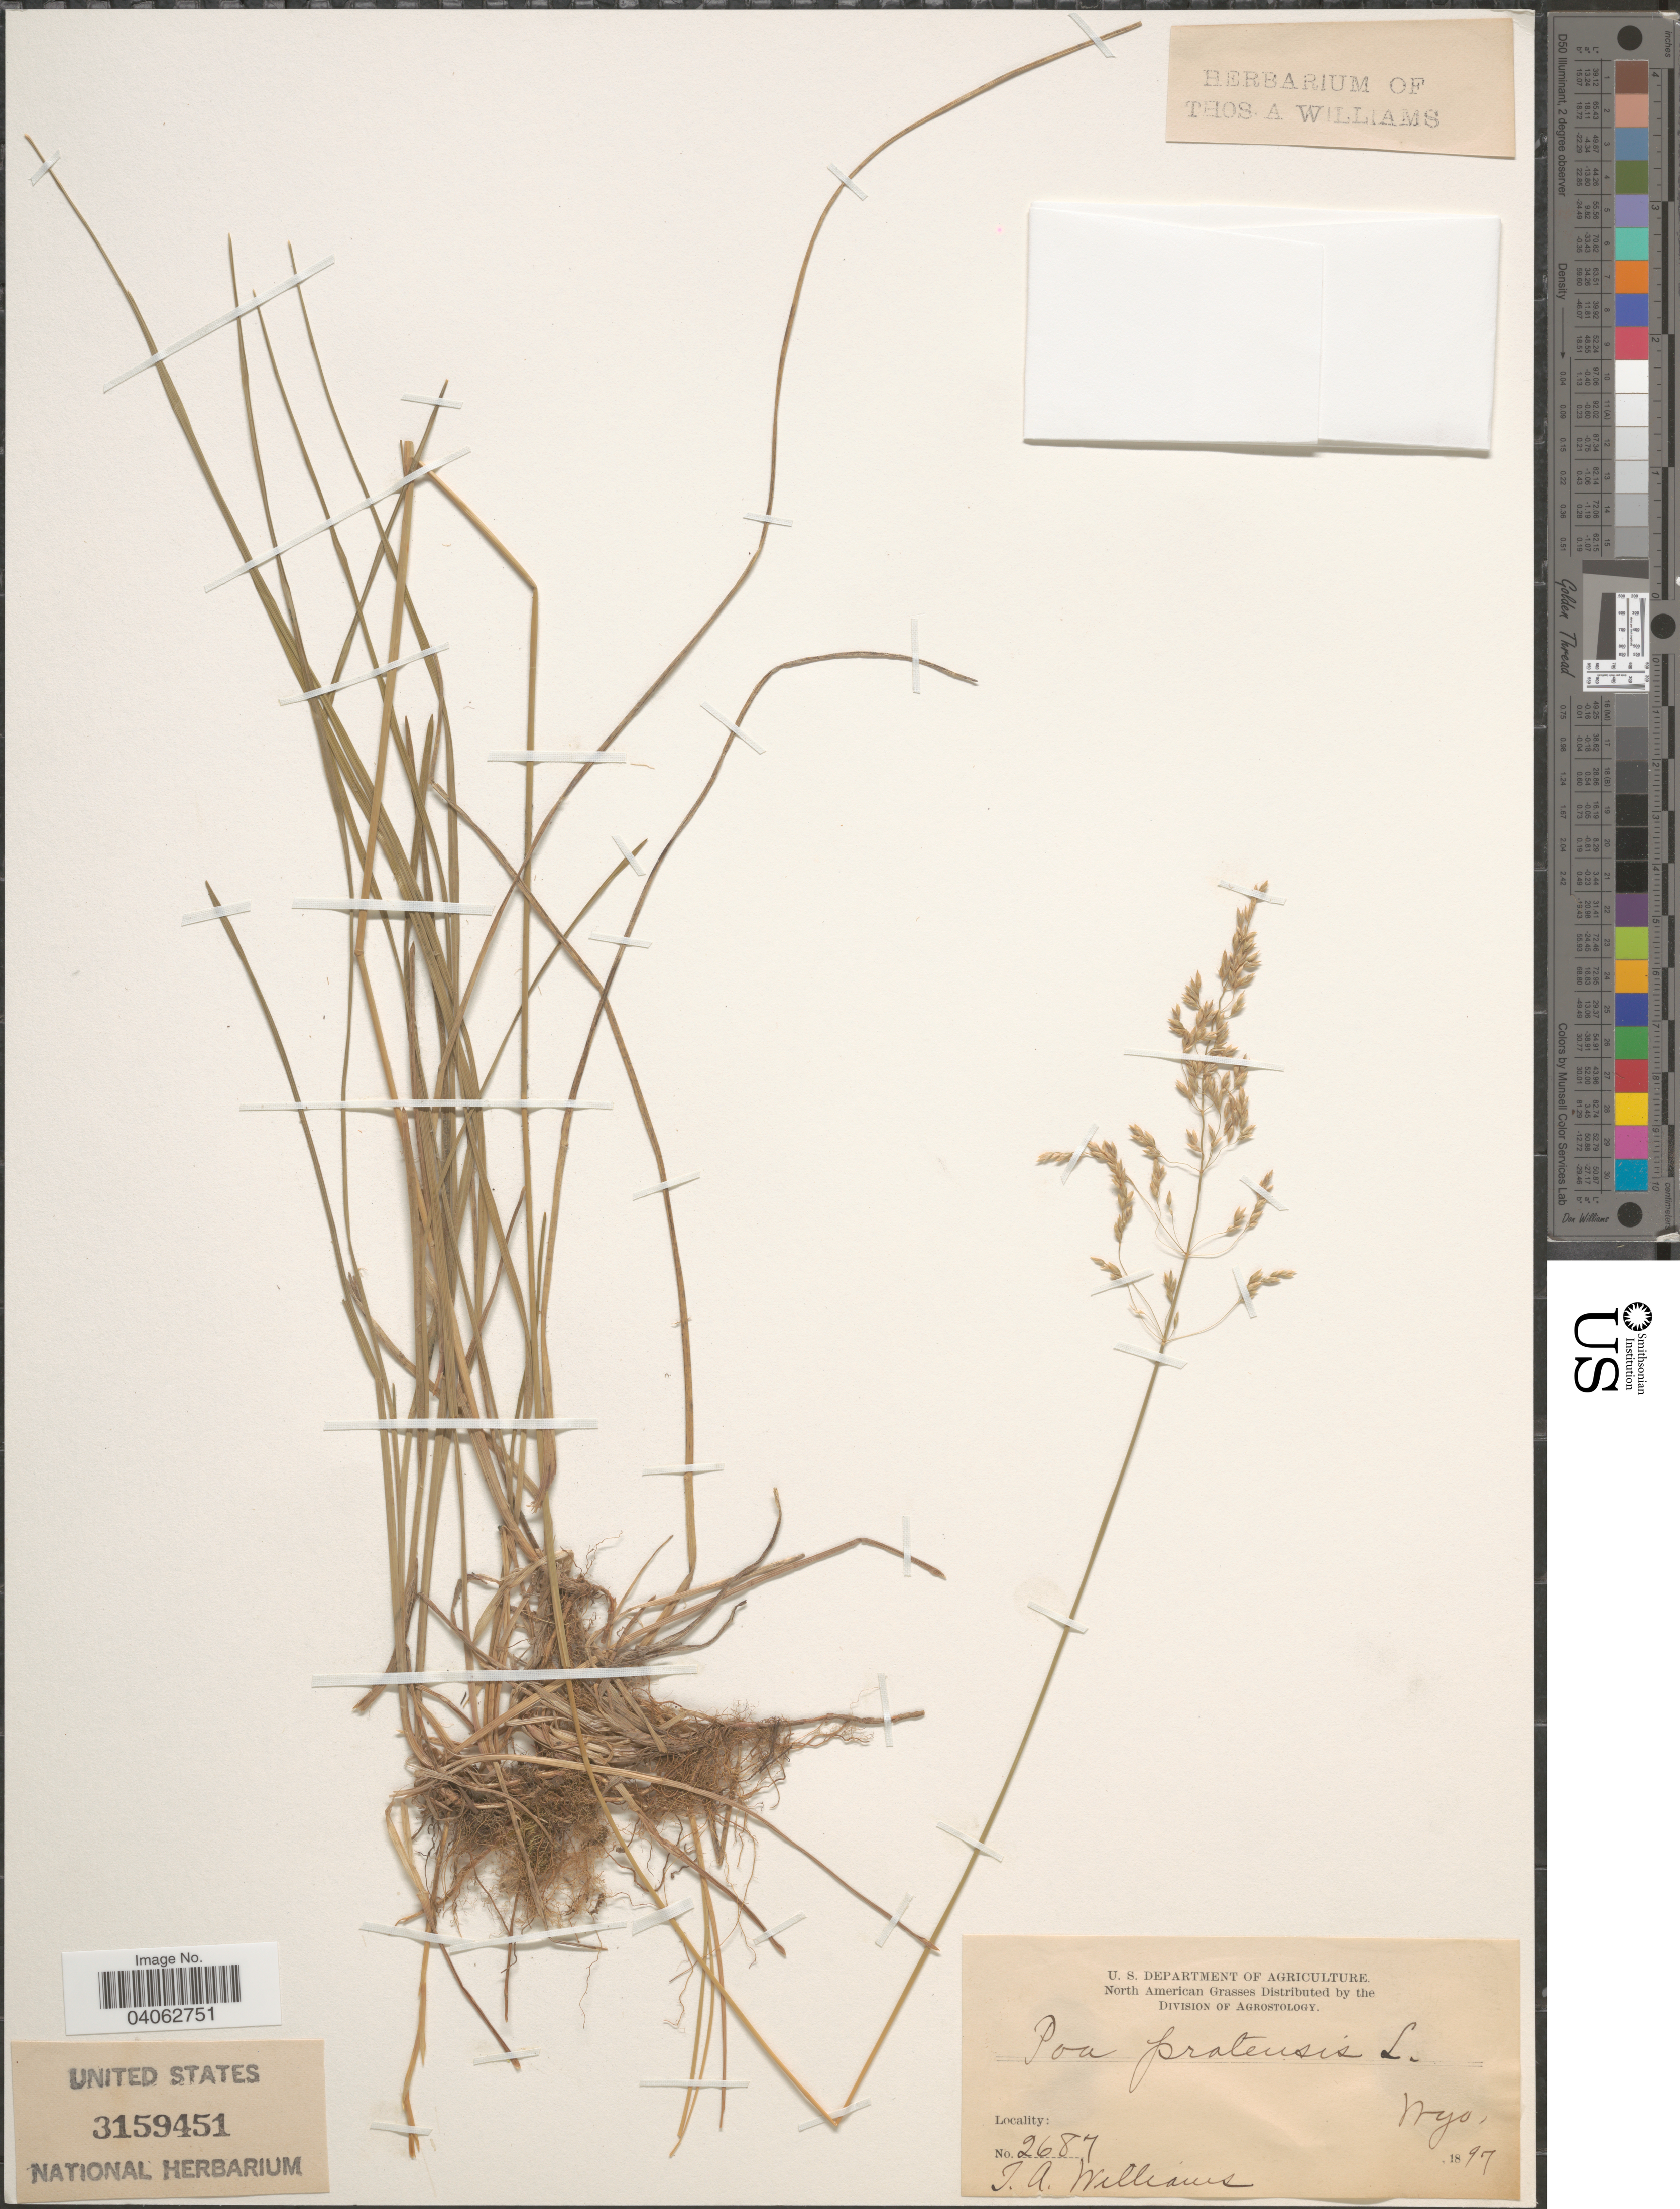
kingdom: Plantae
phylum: Tracheophyta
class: Liliopsida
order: Poales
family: Poaceae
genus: Poa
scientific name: Poa pratensis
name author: L.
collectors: T. Williams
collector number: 2687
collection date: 1897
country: United States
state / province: Wyoming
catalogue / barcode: US 3159451